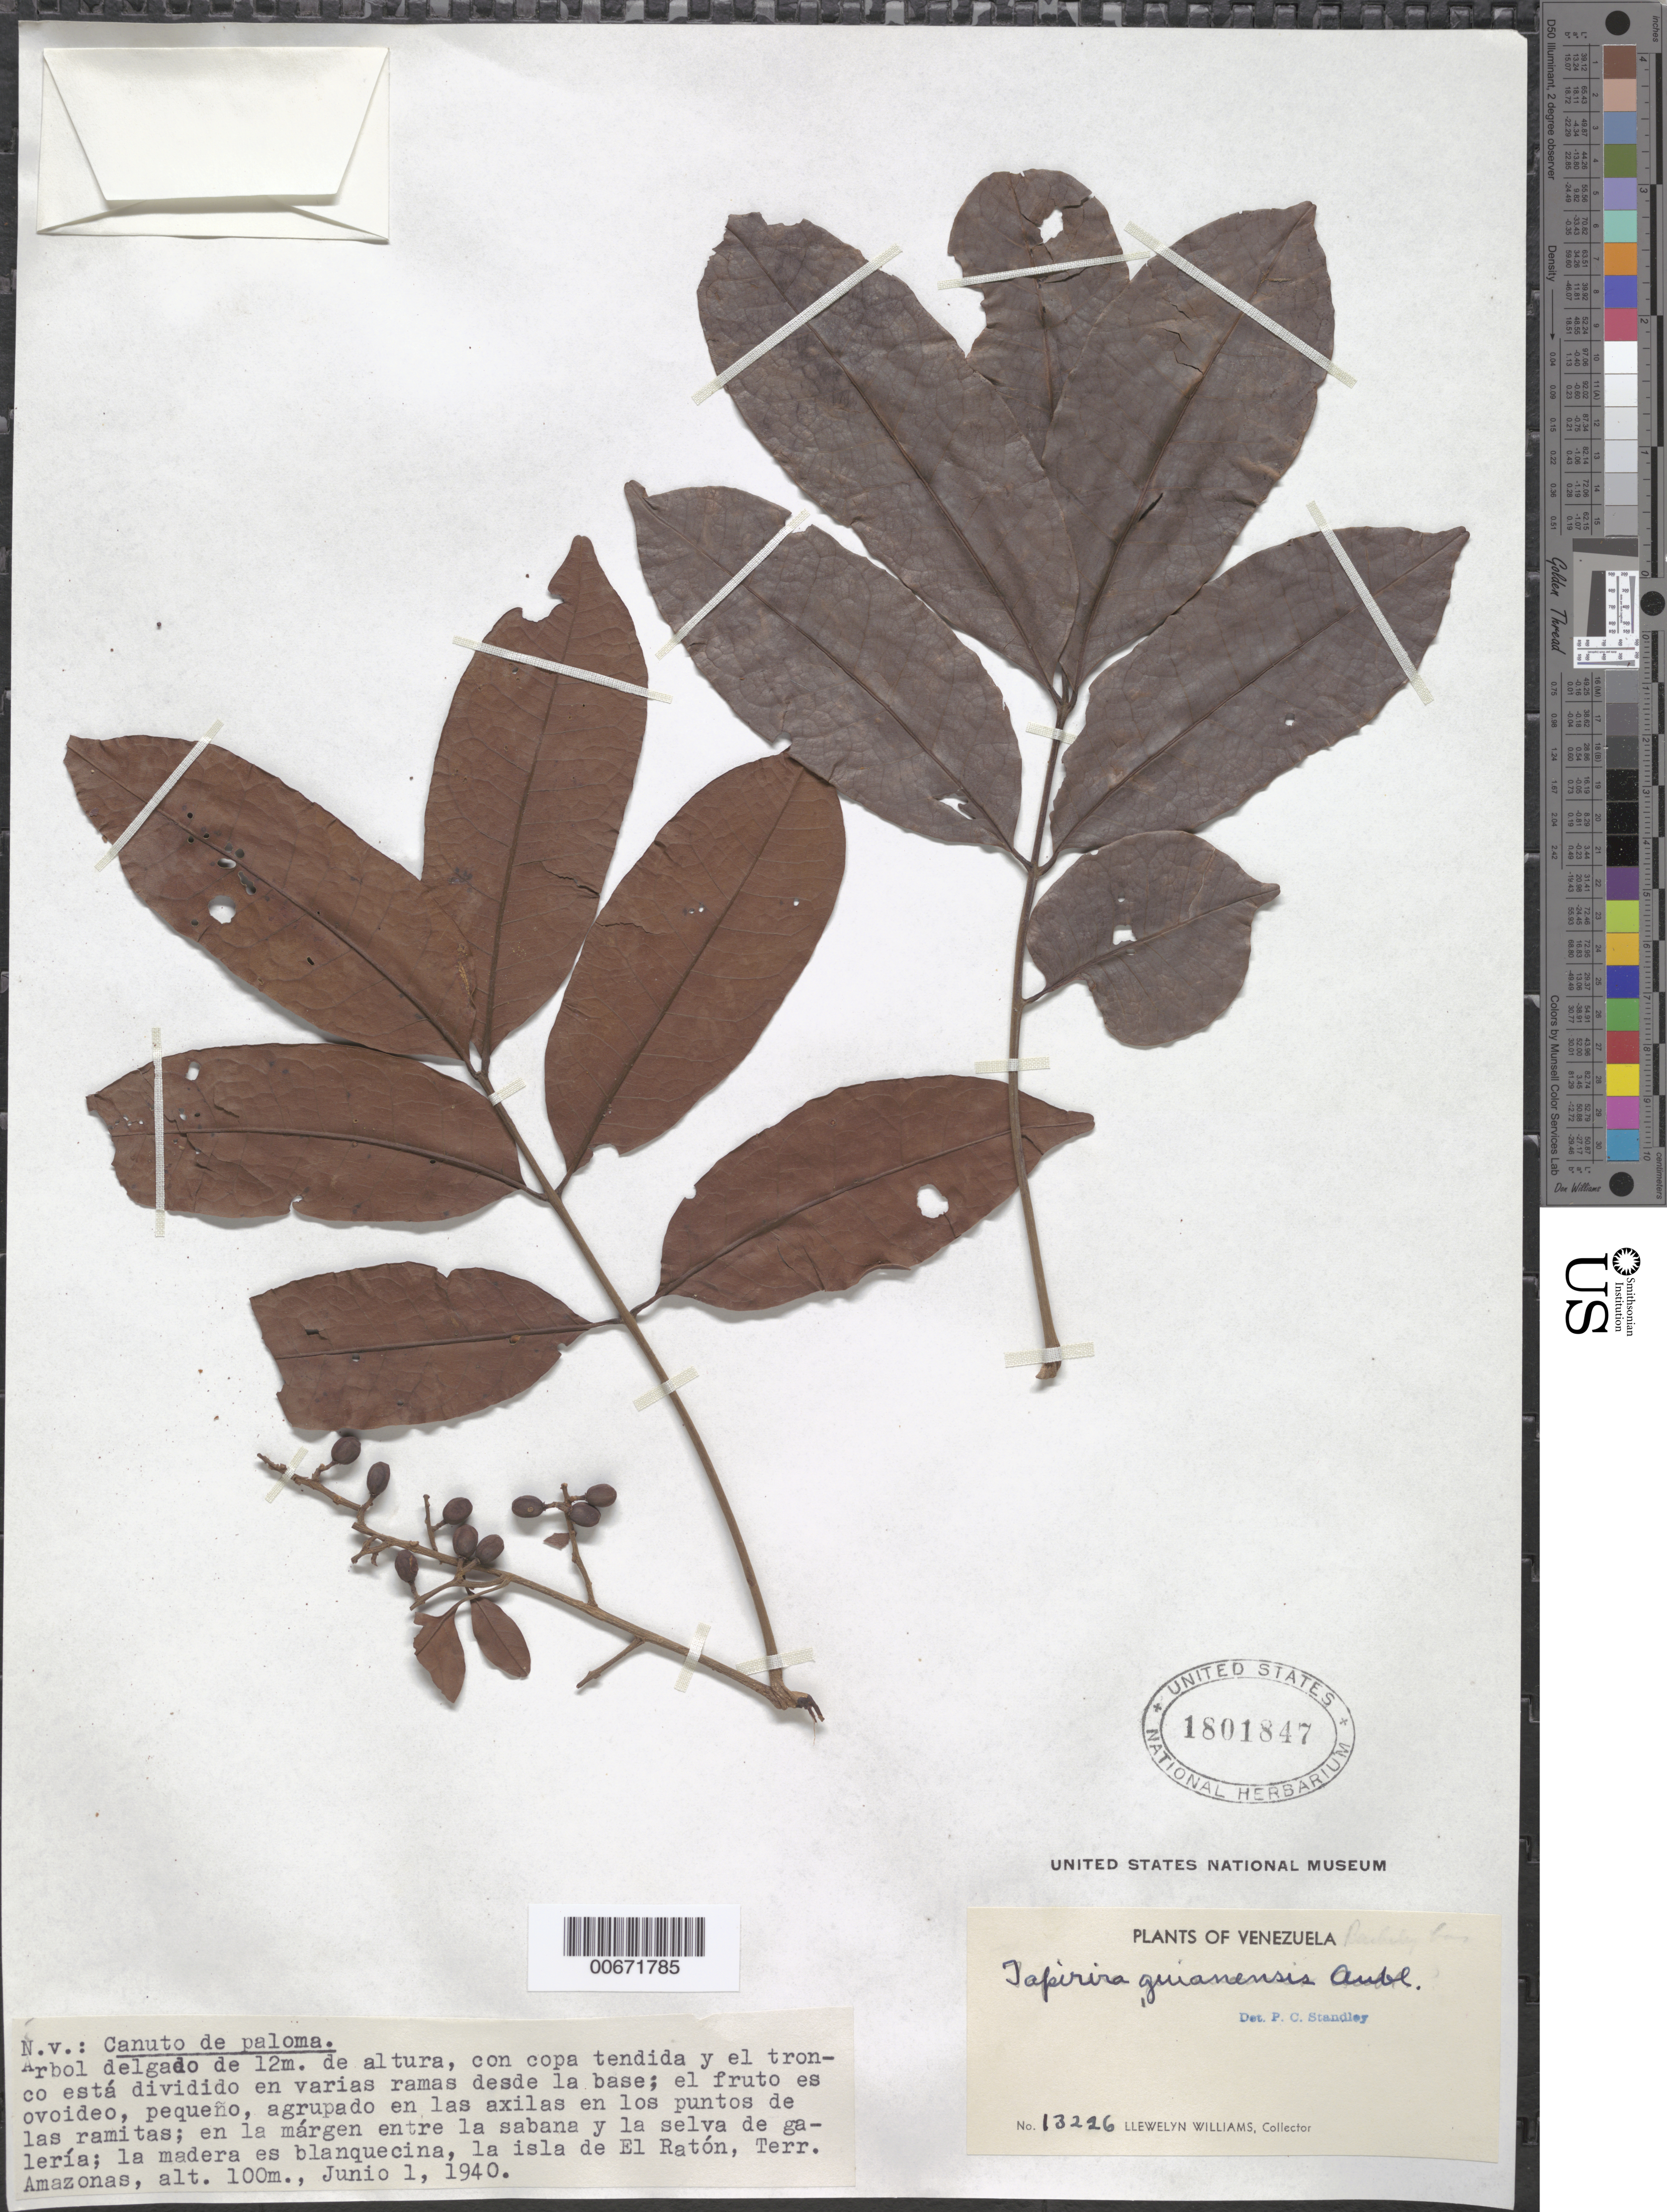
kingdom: Plantae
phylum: Tracheophyta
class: Magnoliopsida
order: Sapindales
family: Anacardiaceae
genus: Tapirira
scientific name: Tapirira guianensis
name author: Aubl.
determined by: Standley, Paul C.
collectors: Ll. Williams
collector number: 13226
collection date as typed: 1-Jun-40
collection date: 1940-06-01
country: Venezuela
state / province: Amazonas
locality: Isla de El Ratón, Alto Orinoco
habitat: Between gallery forest, savannah;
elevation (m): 100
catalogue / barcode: US 1801847